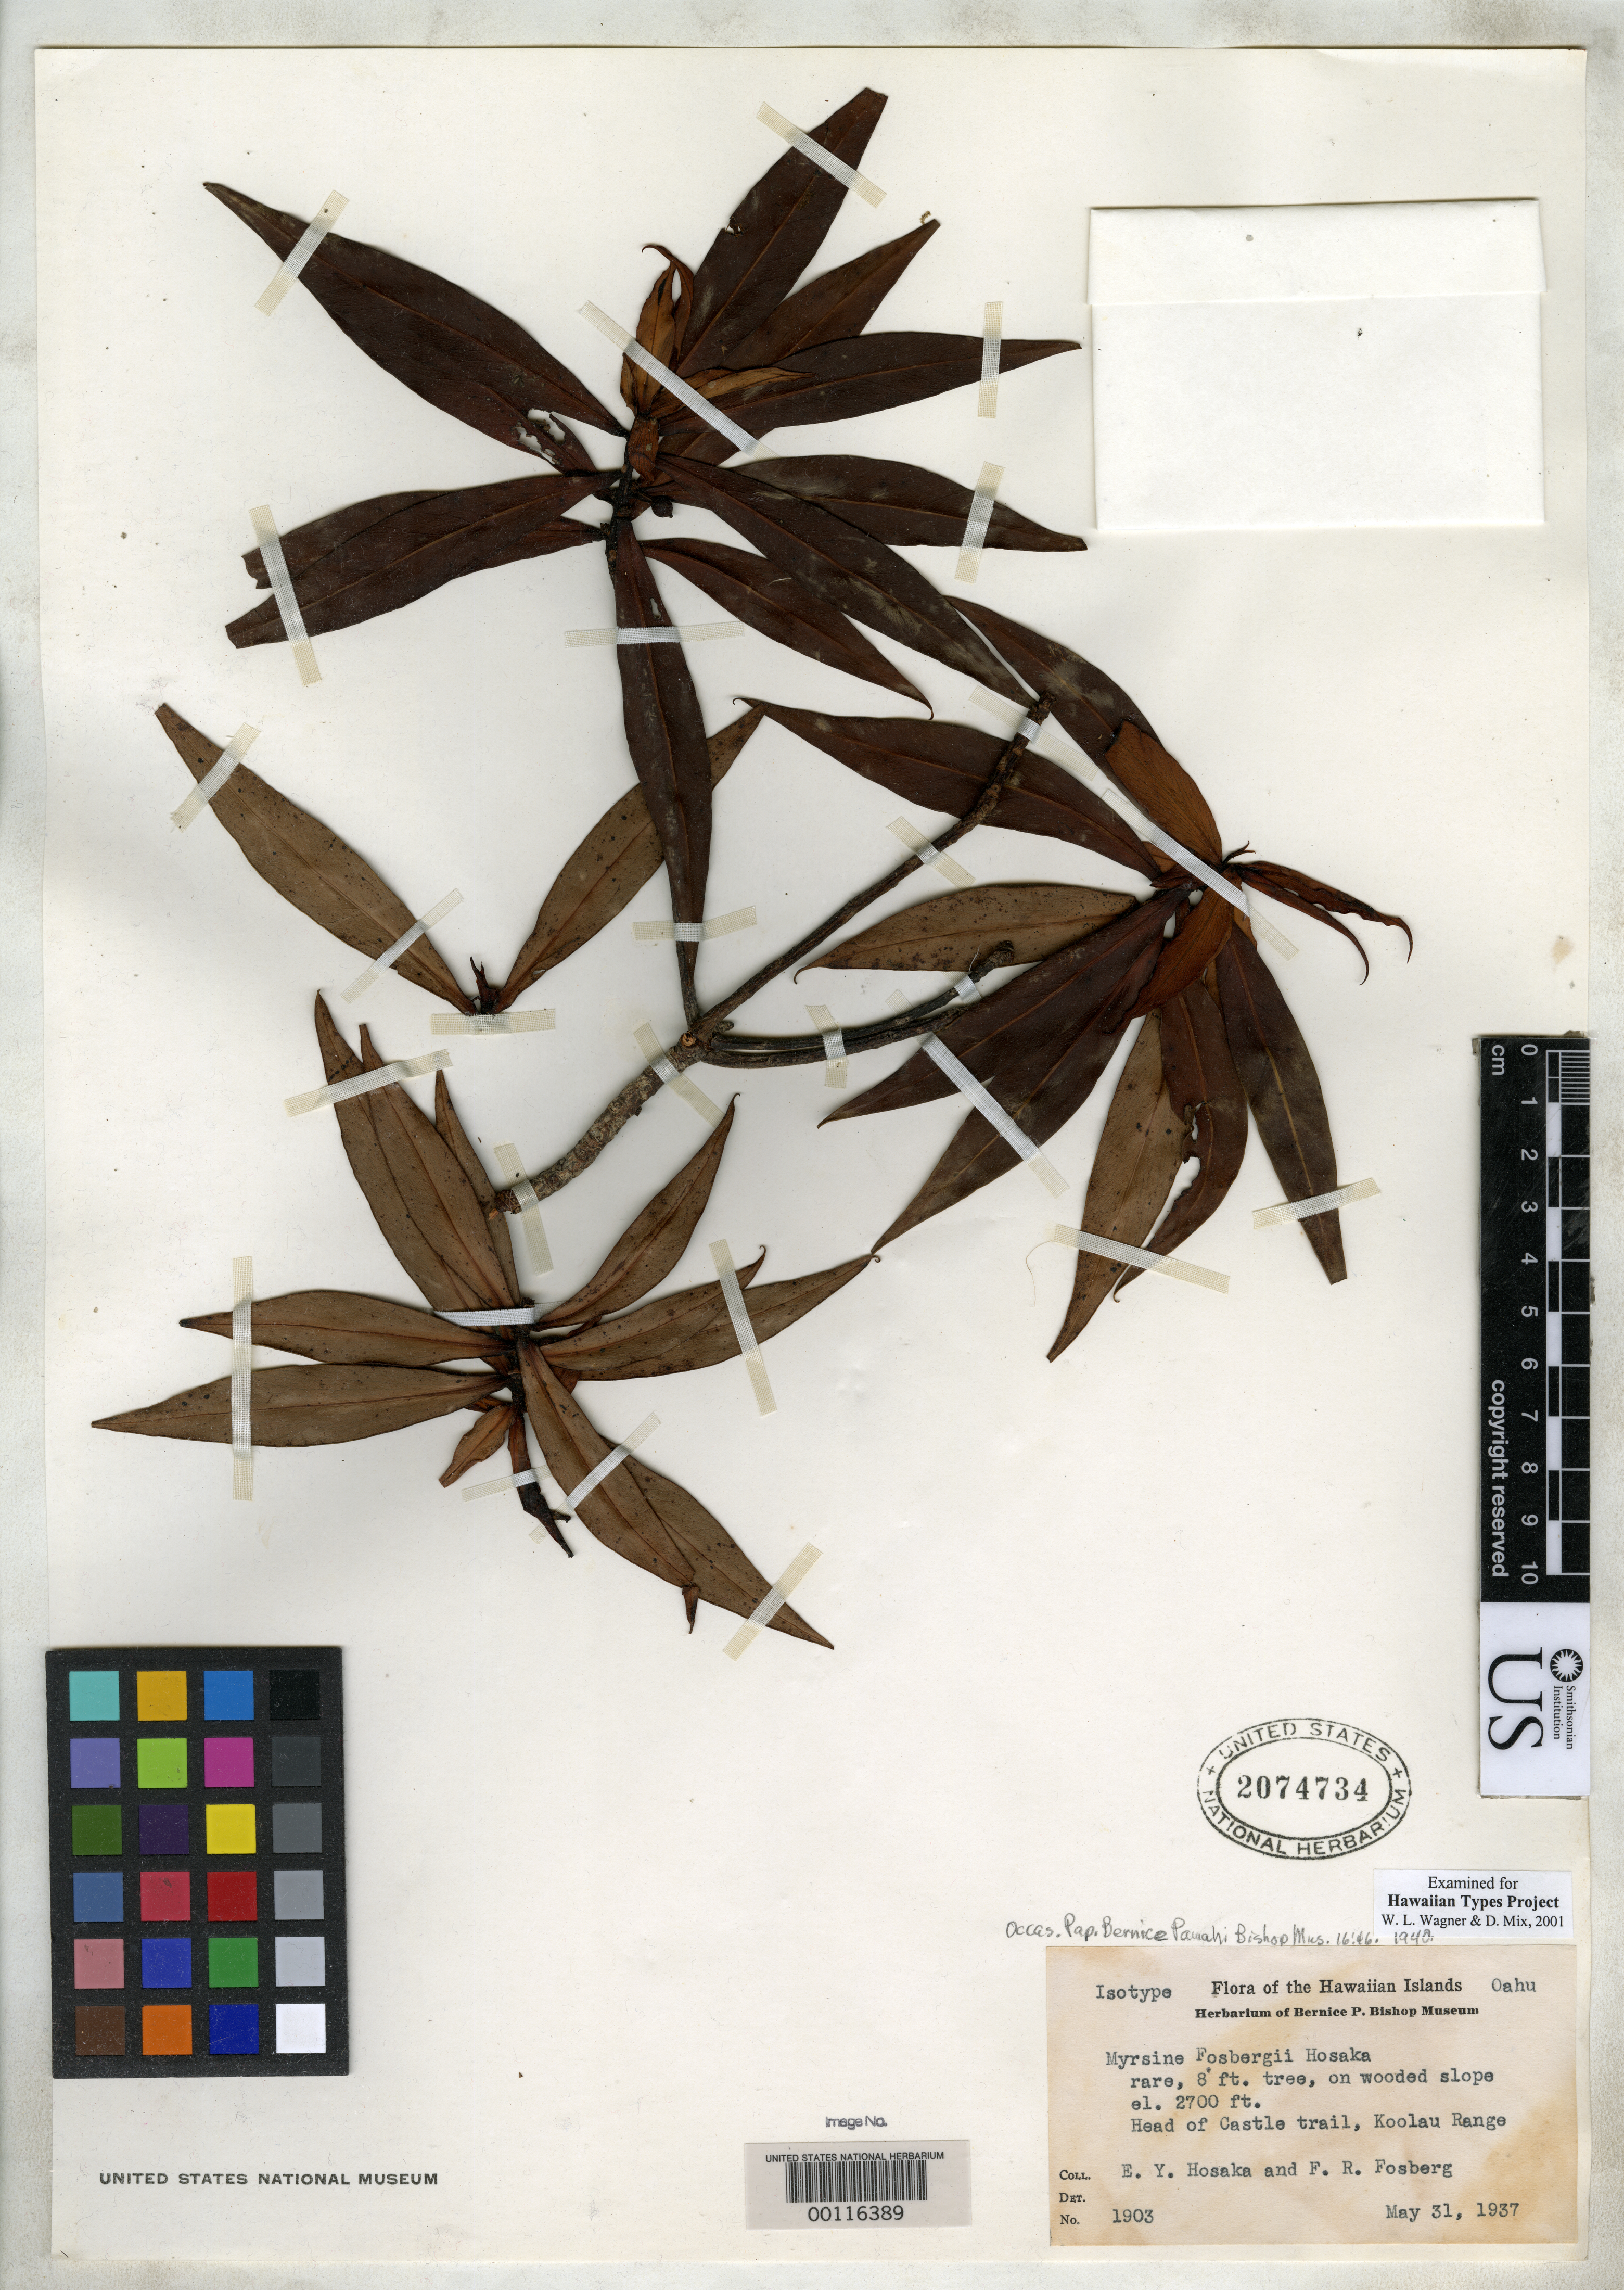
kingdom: Plantae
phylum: Tracheophyta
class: Magnoliopsida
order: Ericales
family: Primulaceae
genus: Myrsine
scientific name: Myrsine fosbergii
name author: Hosaka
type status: Isotype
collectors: E. Y. Hosaka & F. R. Fosberg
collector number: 1903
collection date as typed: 31 May 1937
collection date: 1937-05-31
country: United States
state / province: Hawaii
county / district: Honolulu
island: Oahu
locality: Castle trail, Koolau Range.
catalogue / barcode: US 2074734